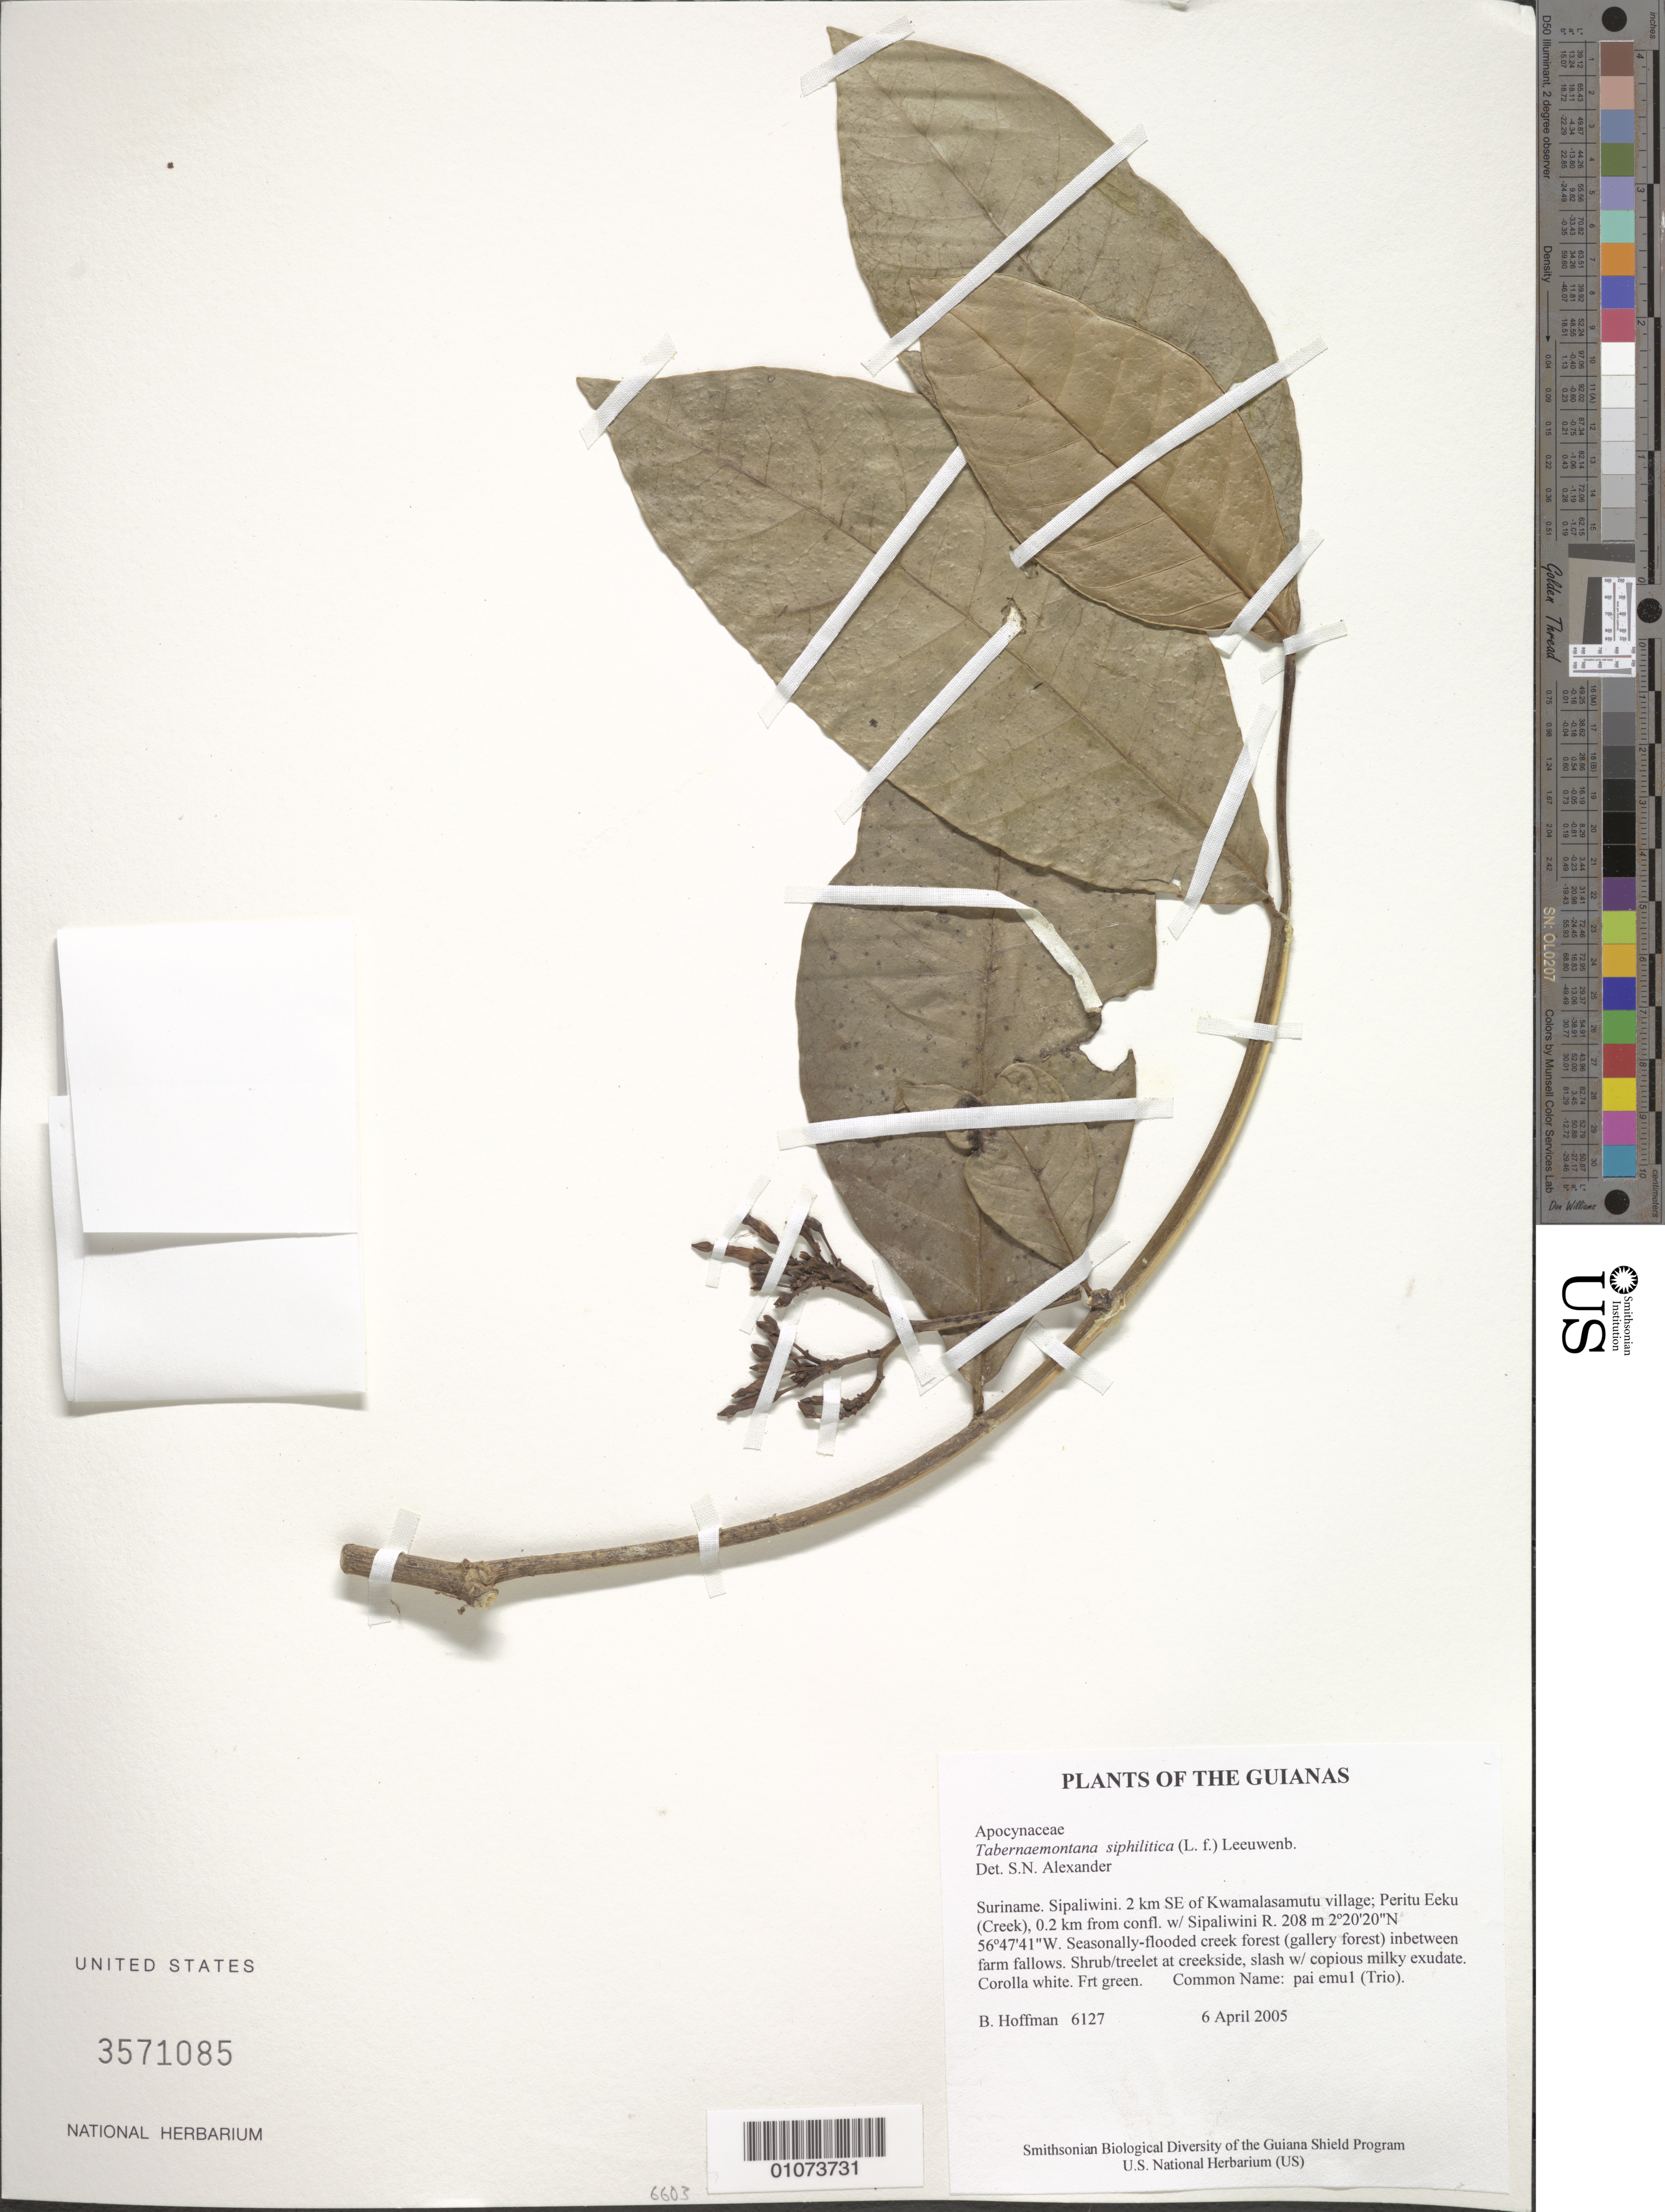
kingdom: Plantae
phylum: Tracheophyta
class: Magnoliopsida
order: Gentianales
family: Apocynaceae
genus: Tabernaemontana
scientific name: Tabernaemontana siphilitica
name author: (L. f.) Leeuwenb.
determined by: Alexander, S. N.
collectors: B. Hoffman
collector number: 6127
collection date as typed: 6 April 2005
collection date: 2005-04-06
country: Suriname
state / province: Sipaliwini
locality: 2 km SE of Kwamalasamutu village; Peritu Eeku (Creek), 0.2 km from confl. w/ Sipaliwini R.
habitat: Seasonally-flooded creek forest (gallery forest) inbetween farm fallows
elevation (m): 208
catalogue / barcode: US 3571085